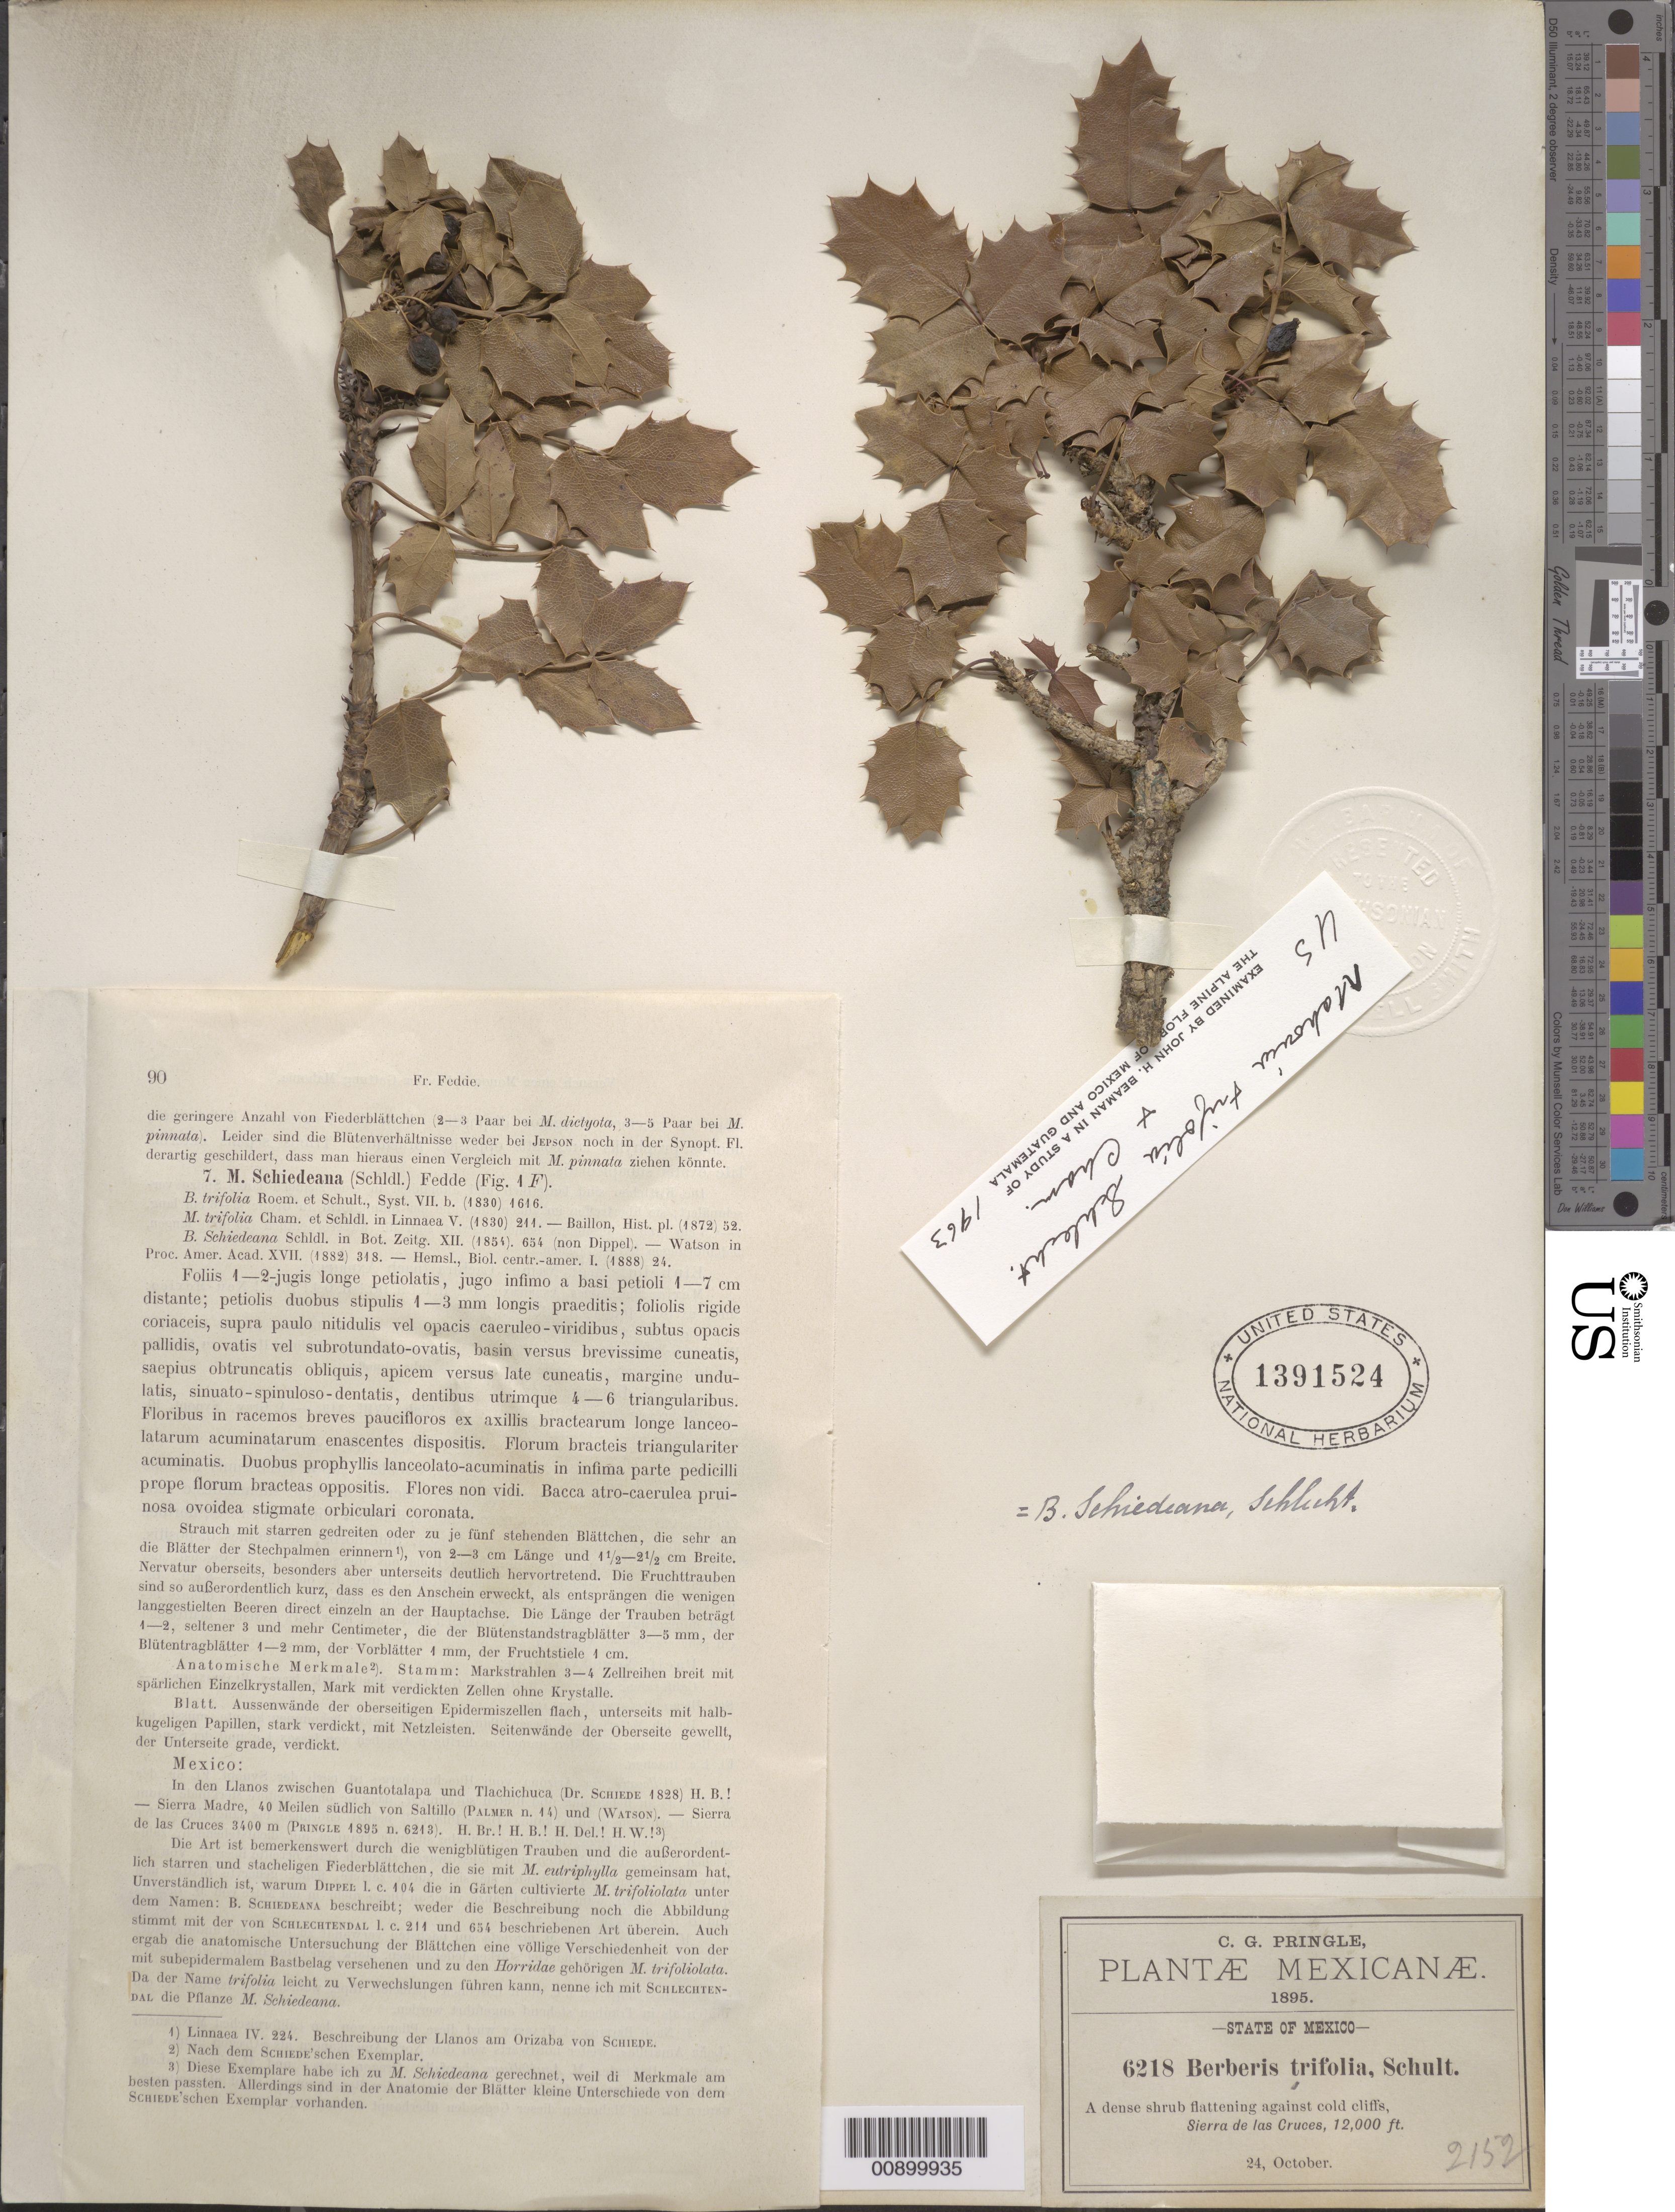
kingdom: Plantae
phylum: Tracheophyta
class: Magnoliopsida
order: Ranunculales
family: Berberidaceae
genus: Mahonia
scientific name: Mahonia trifolia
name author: Cham. & Schult.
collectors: C. G. Pringle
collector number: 6218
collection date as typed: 24 Oct 1895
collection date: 1895-10-24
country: Mexico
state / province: México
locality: Sierra de las Cruces, State of Mexico.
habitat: Flattening against cold cliffs.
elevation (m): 3658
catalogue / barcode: US 1391524